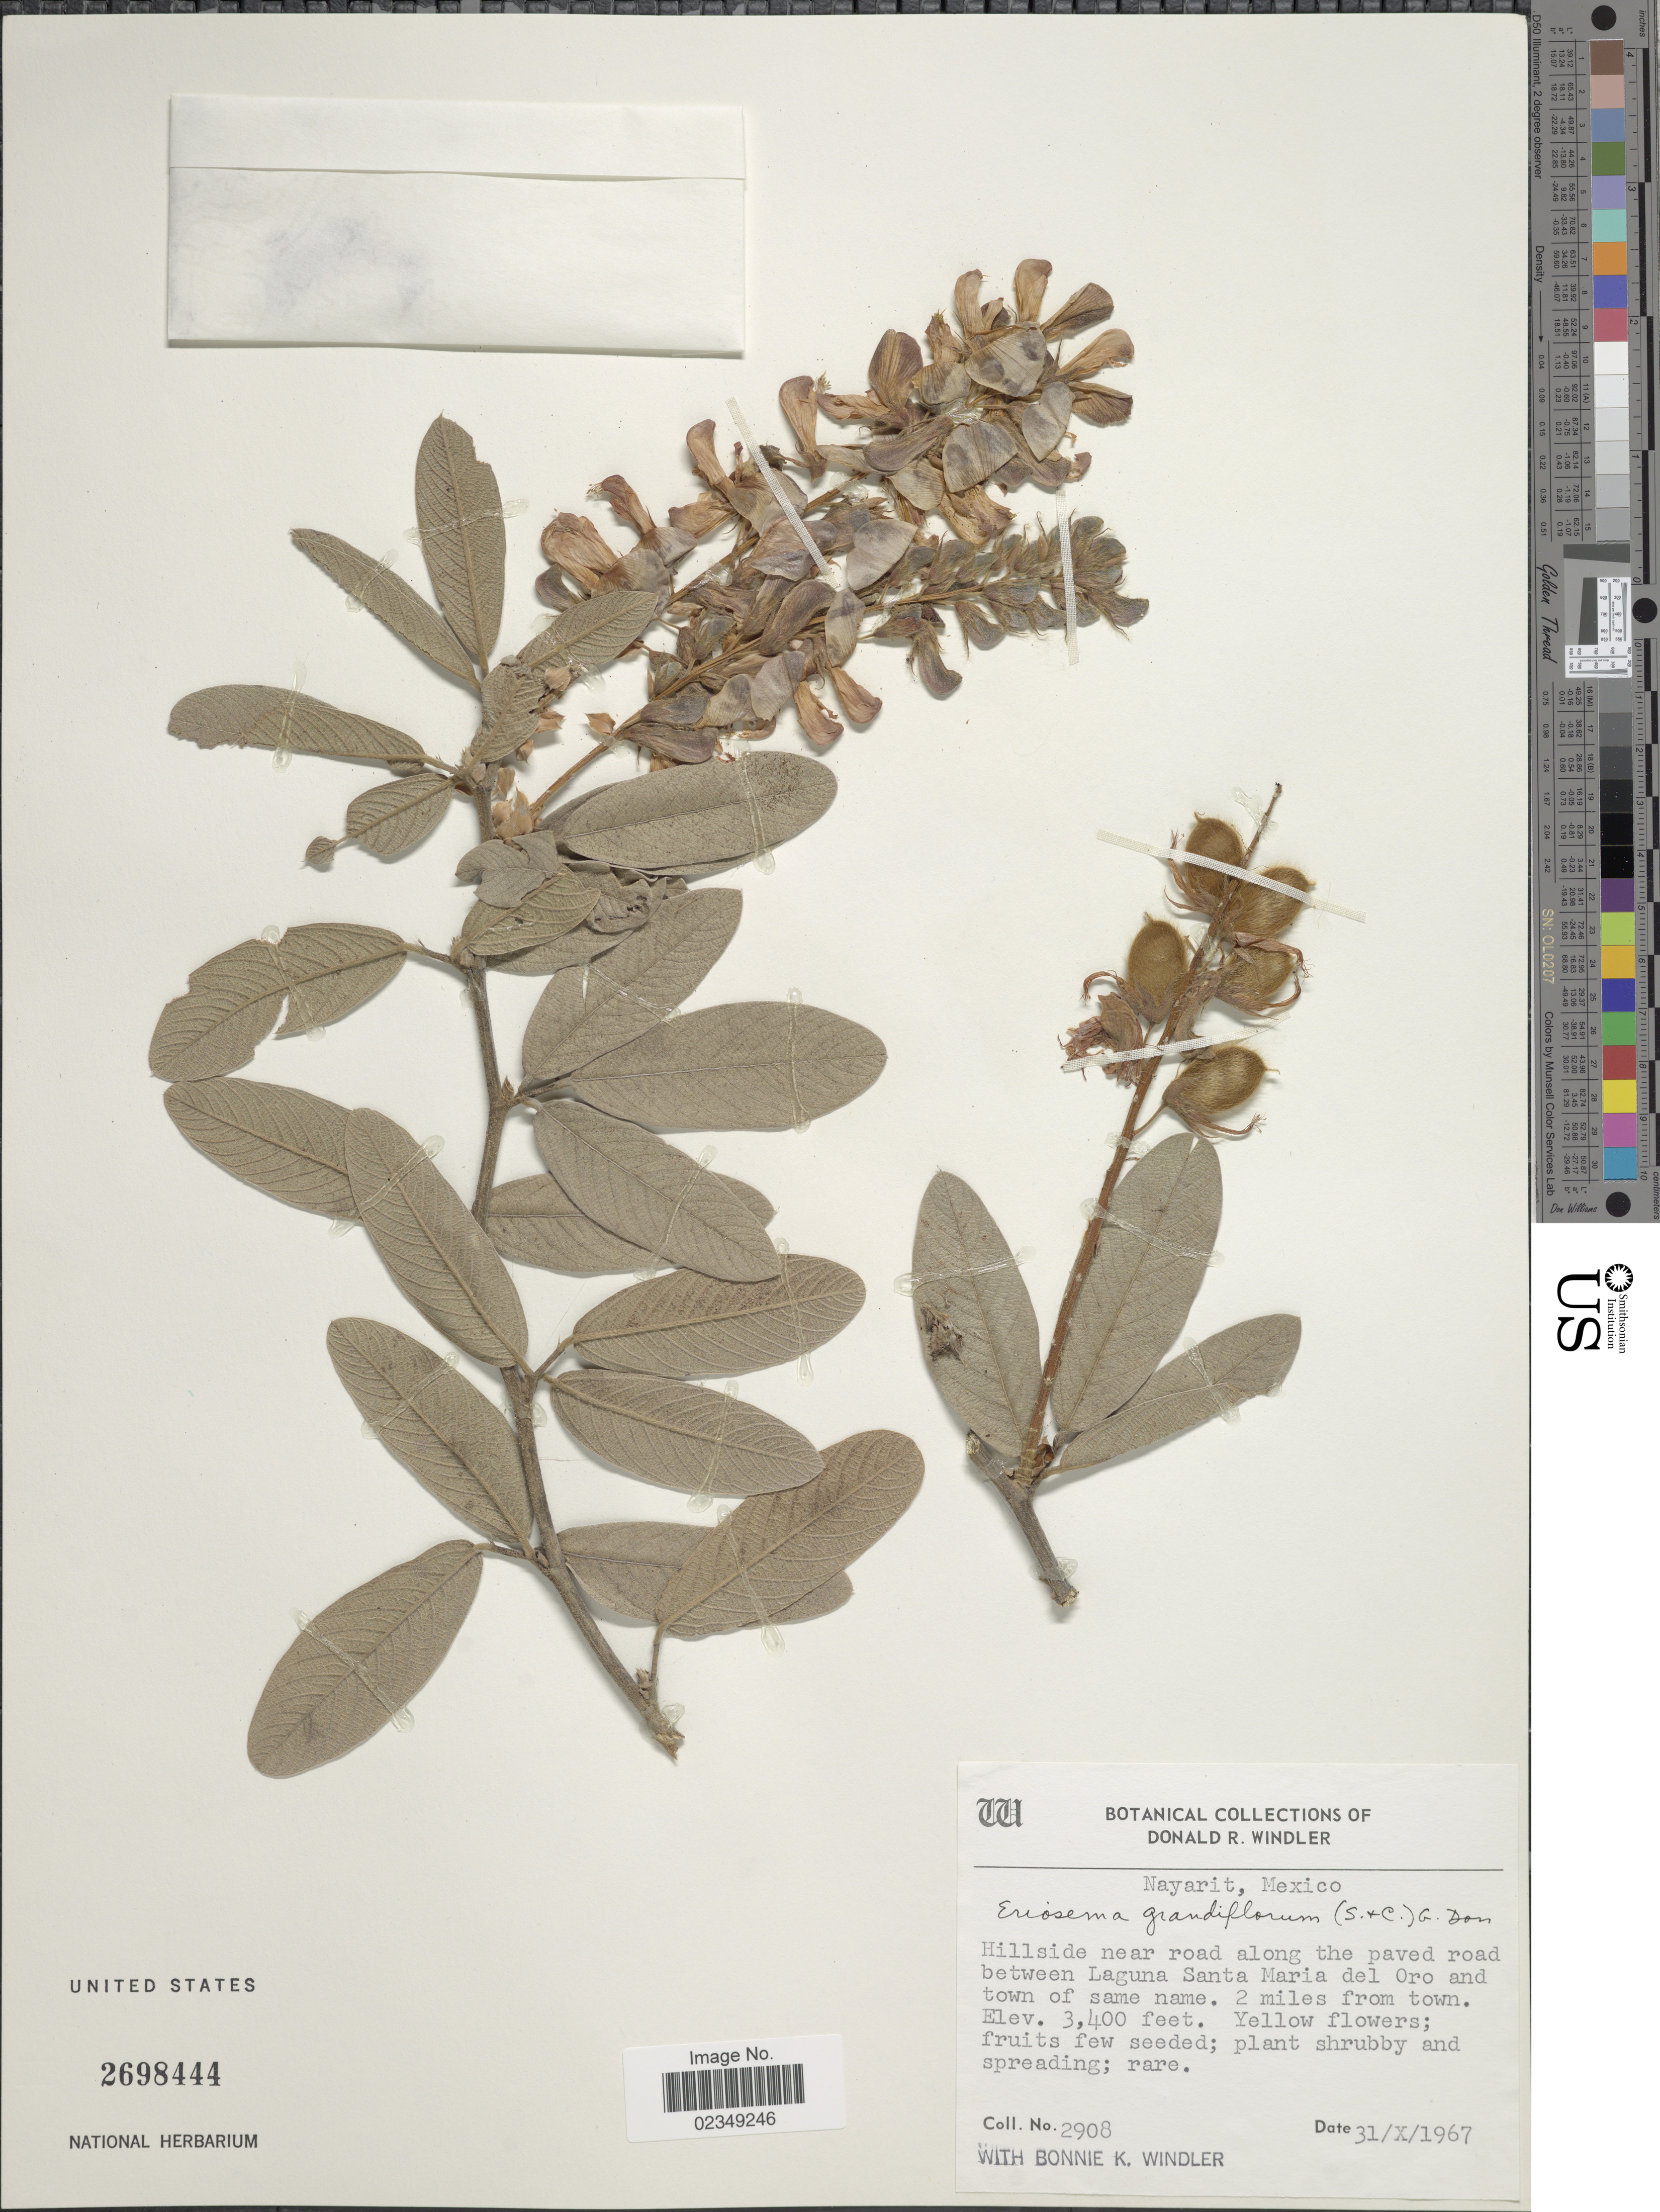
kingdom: Plantae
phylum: Tracheophyta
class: Magnoliopsida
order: Fabales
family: Fabaceae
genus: Eriosema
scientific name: Eriosema grandiflorum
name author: (Schltdl. & Cham.) G. Don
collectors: D. R. Windler & Windler, B. K.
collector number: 2908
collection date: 1967-10-31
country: Mexico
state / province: Nayarit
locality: Hillside near road along the paved road between Laguna Santa Maria del Oro and town of same name. 2 miles from town.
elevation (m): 1036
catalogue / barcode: US 2698444